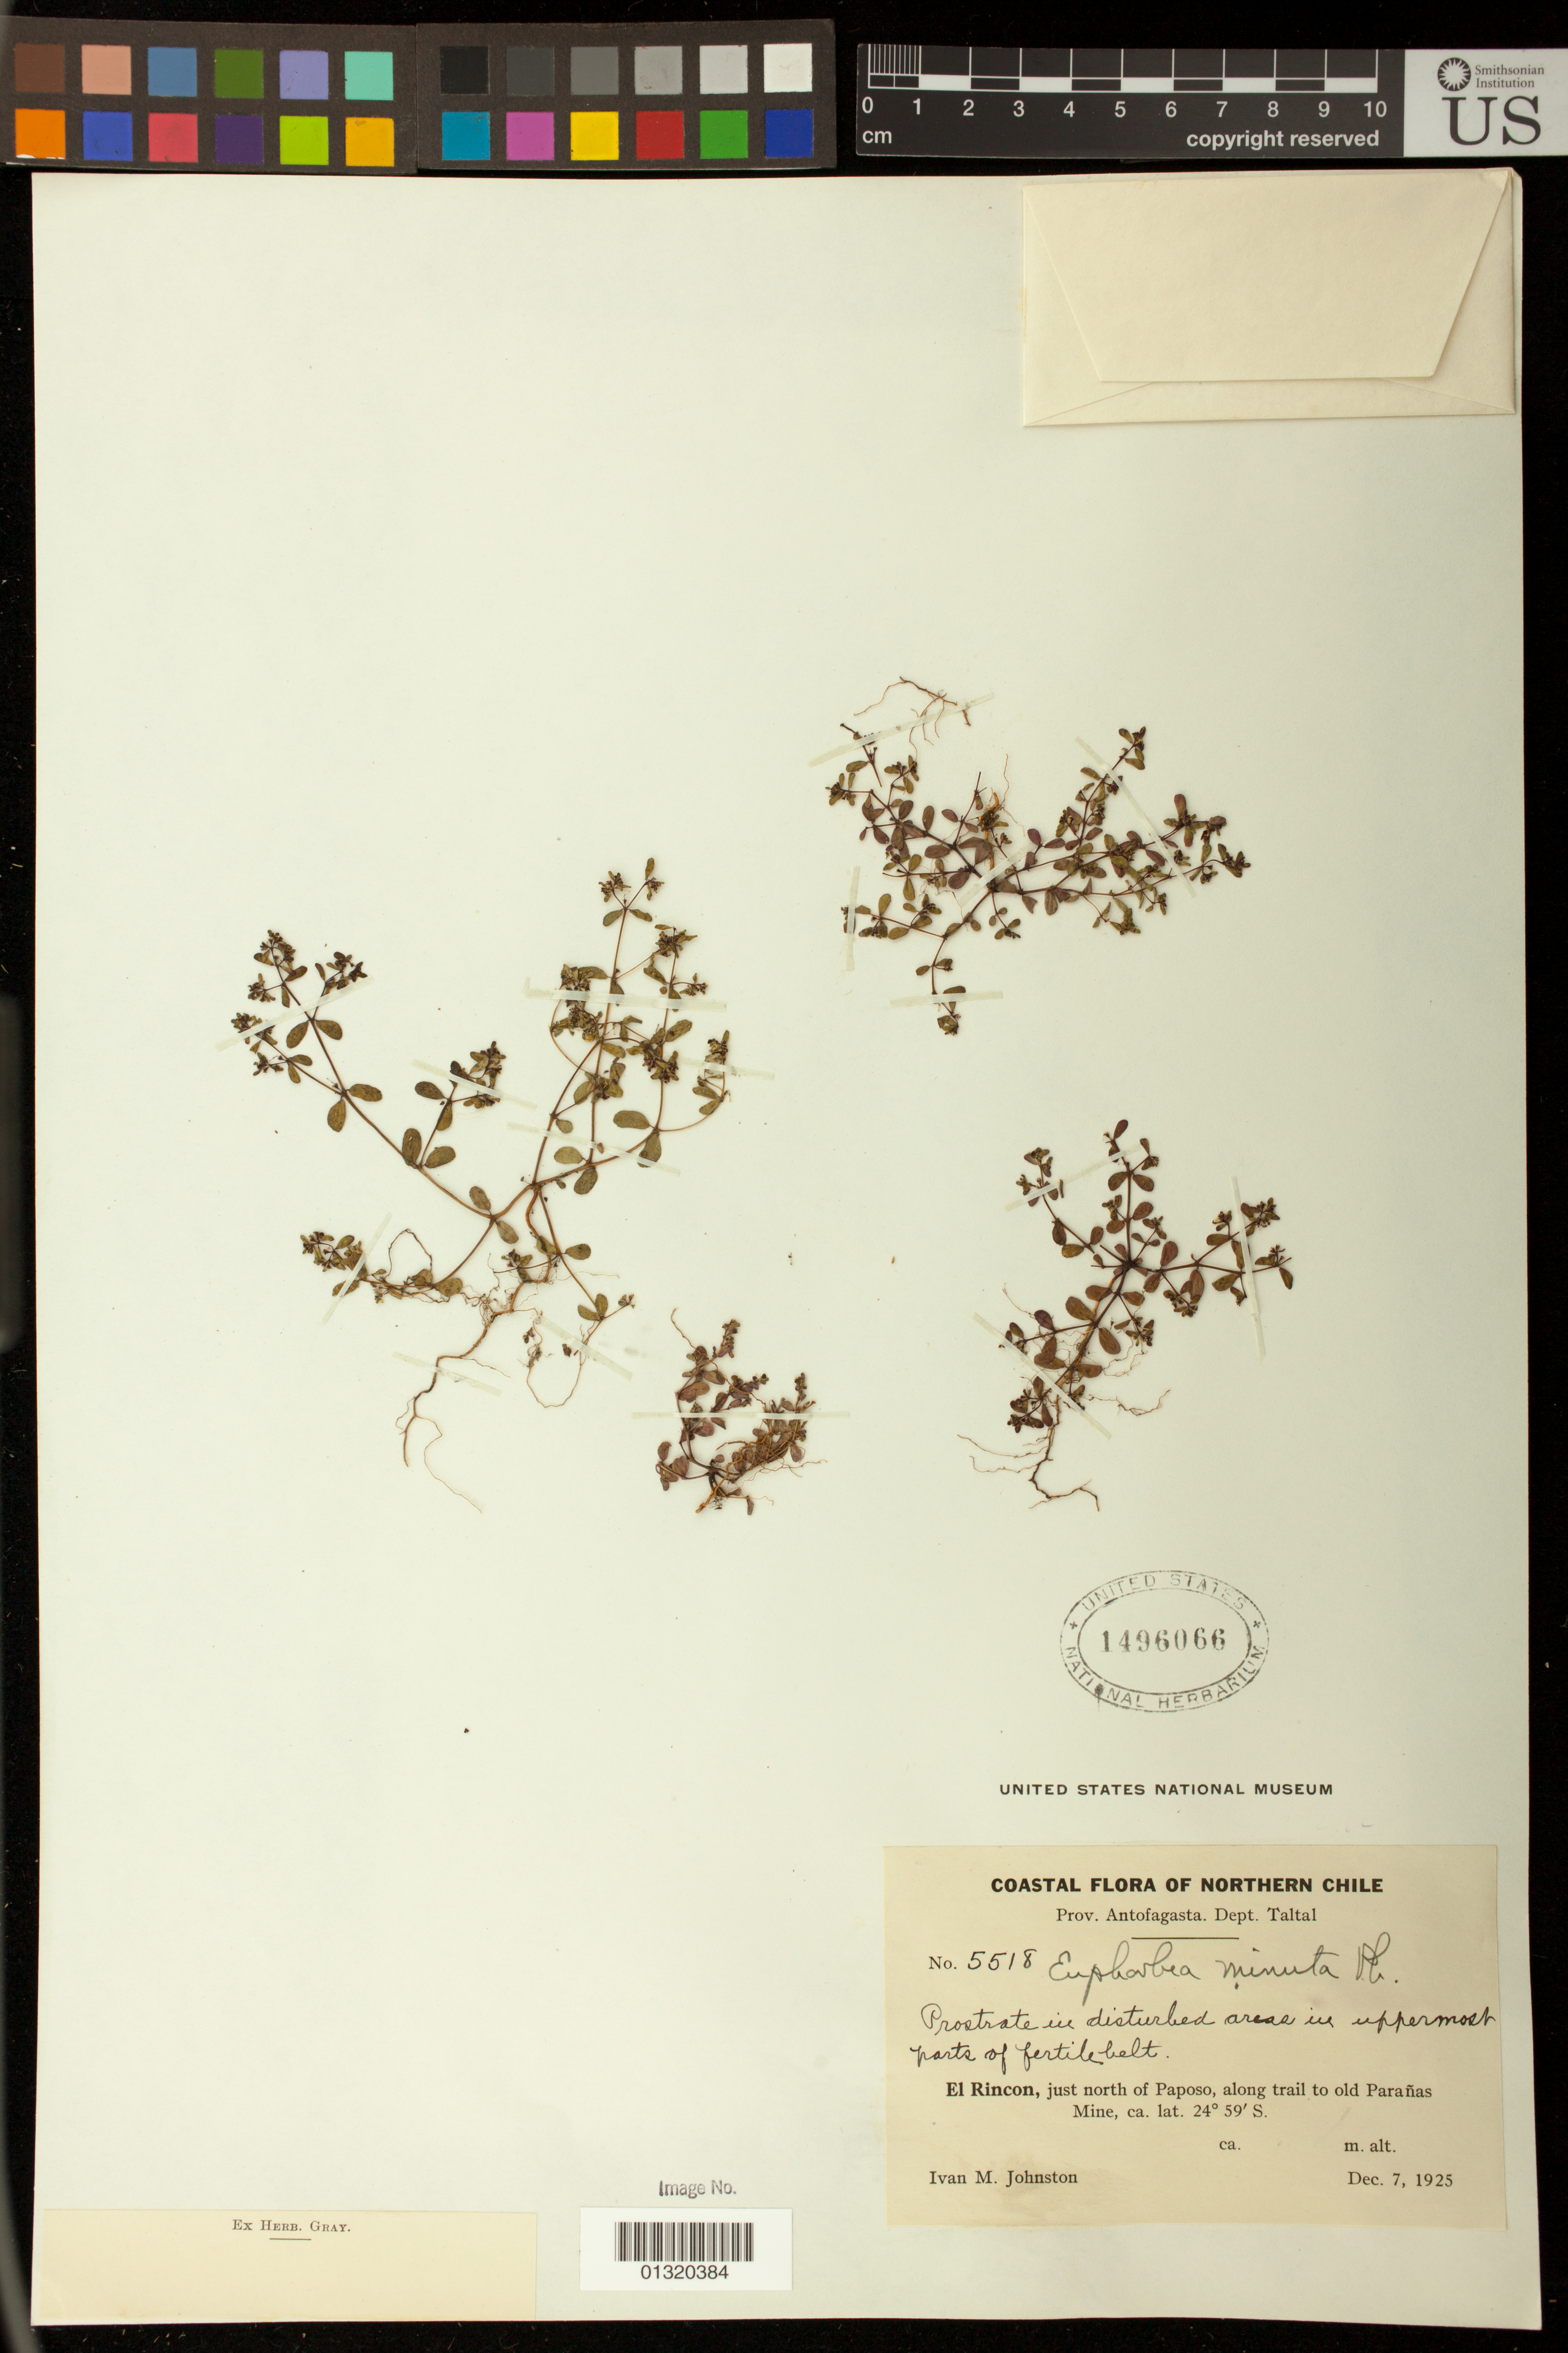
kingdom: Plantae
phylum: Tracheophyta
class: Magnoliopsida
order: Malpighiales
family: Euphorbiaceae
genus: Euphorbia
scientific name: Euphorbia minuta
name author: Loscos & J. Pardo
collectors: I.M. Johnston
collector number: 5518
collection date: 1925-12-07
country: Chile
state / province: Antofagasta (II)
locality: Dept. Taltal; El Rincon, just north of Paposo, along trail to old Paranas Mine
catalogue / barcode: US 1496066